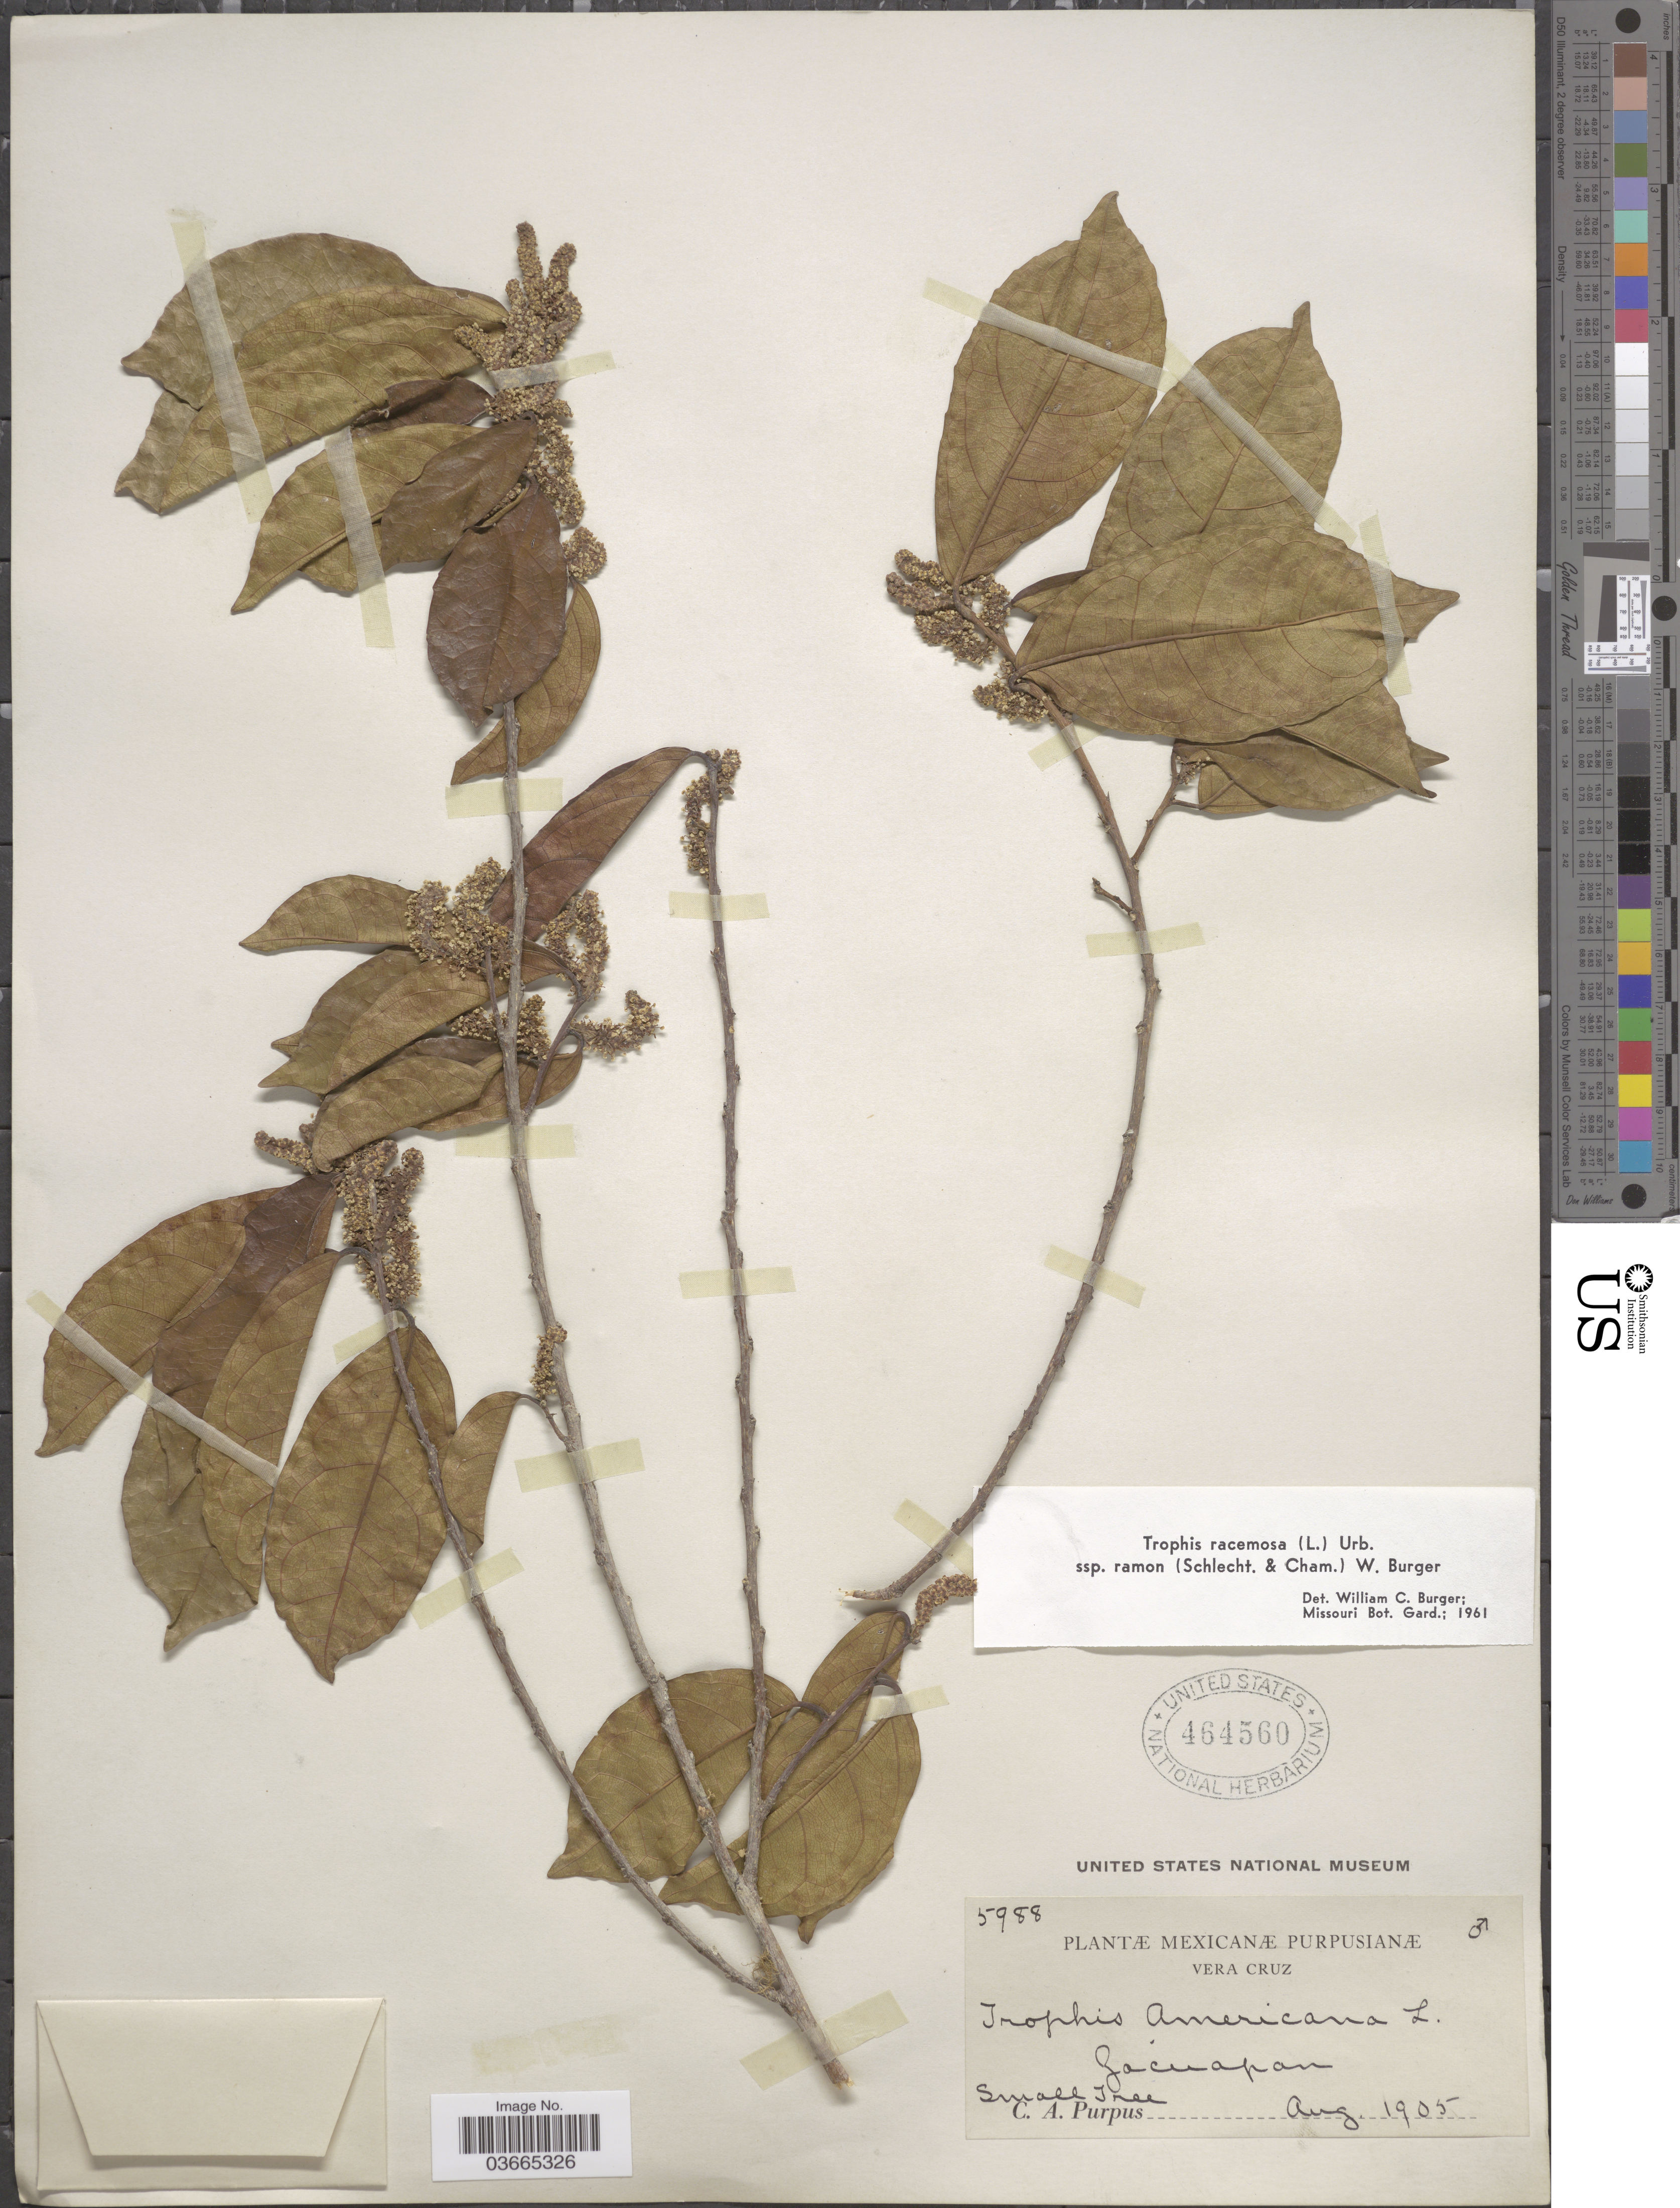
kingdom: Plantae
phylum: Tracheophyta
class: Magnoliopsida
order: Rosales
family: Moraceae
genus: Trophis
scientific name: Trophis racemosa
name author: (L.) Urb.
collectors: C. A. Purpus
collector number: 5988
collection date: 1905-08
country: Mexico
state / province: Veracruz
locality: Vera Cruz. Zacuapan.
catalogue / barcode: US 464560